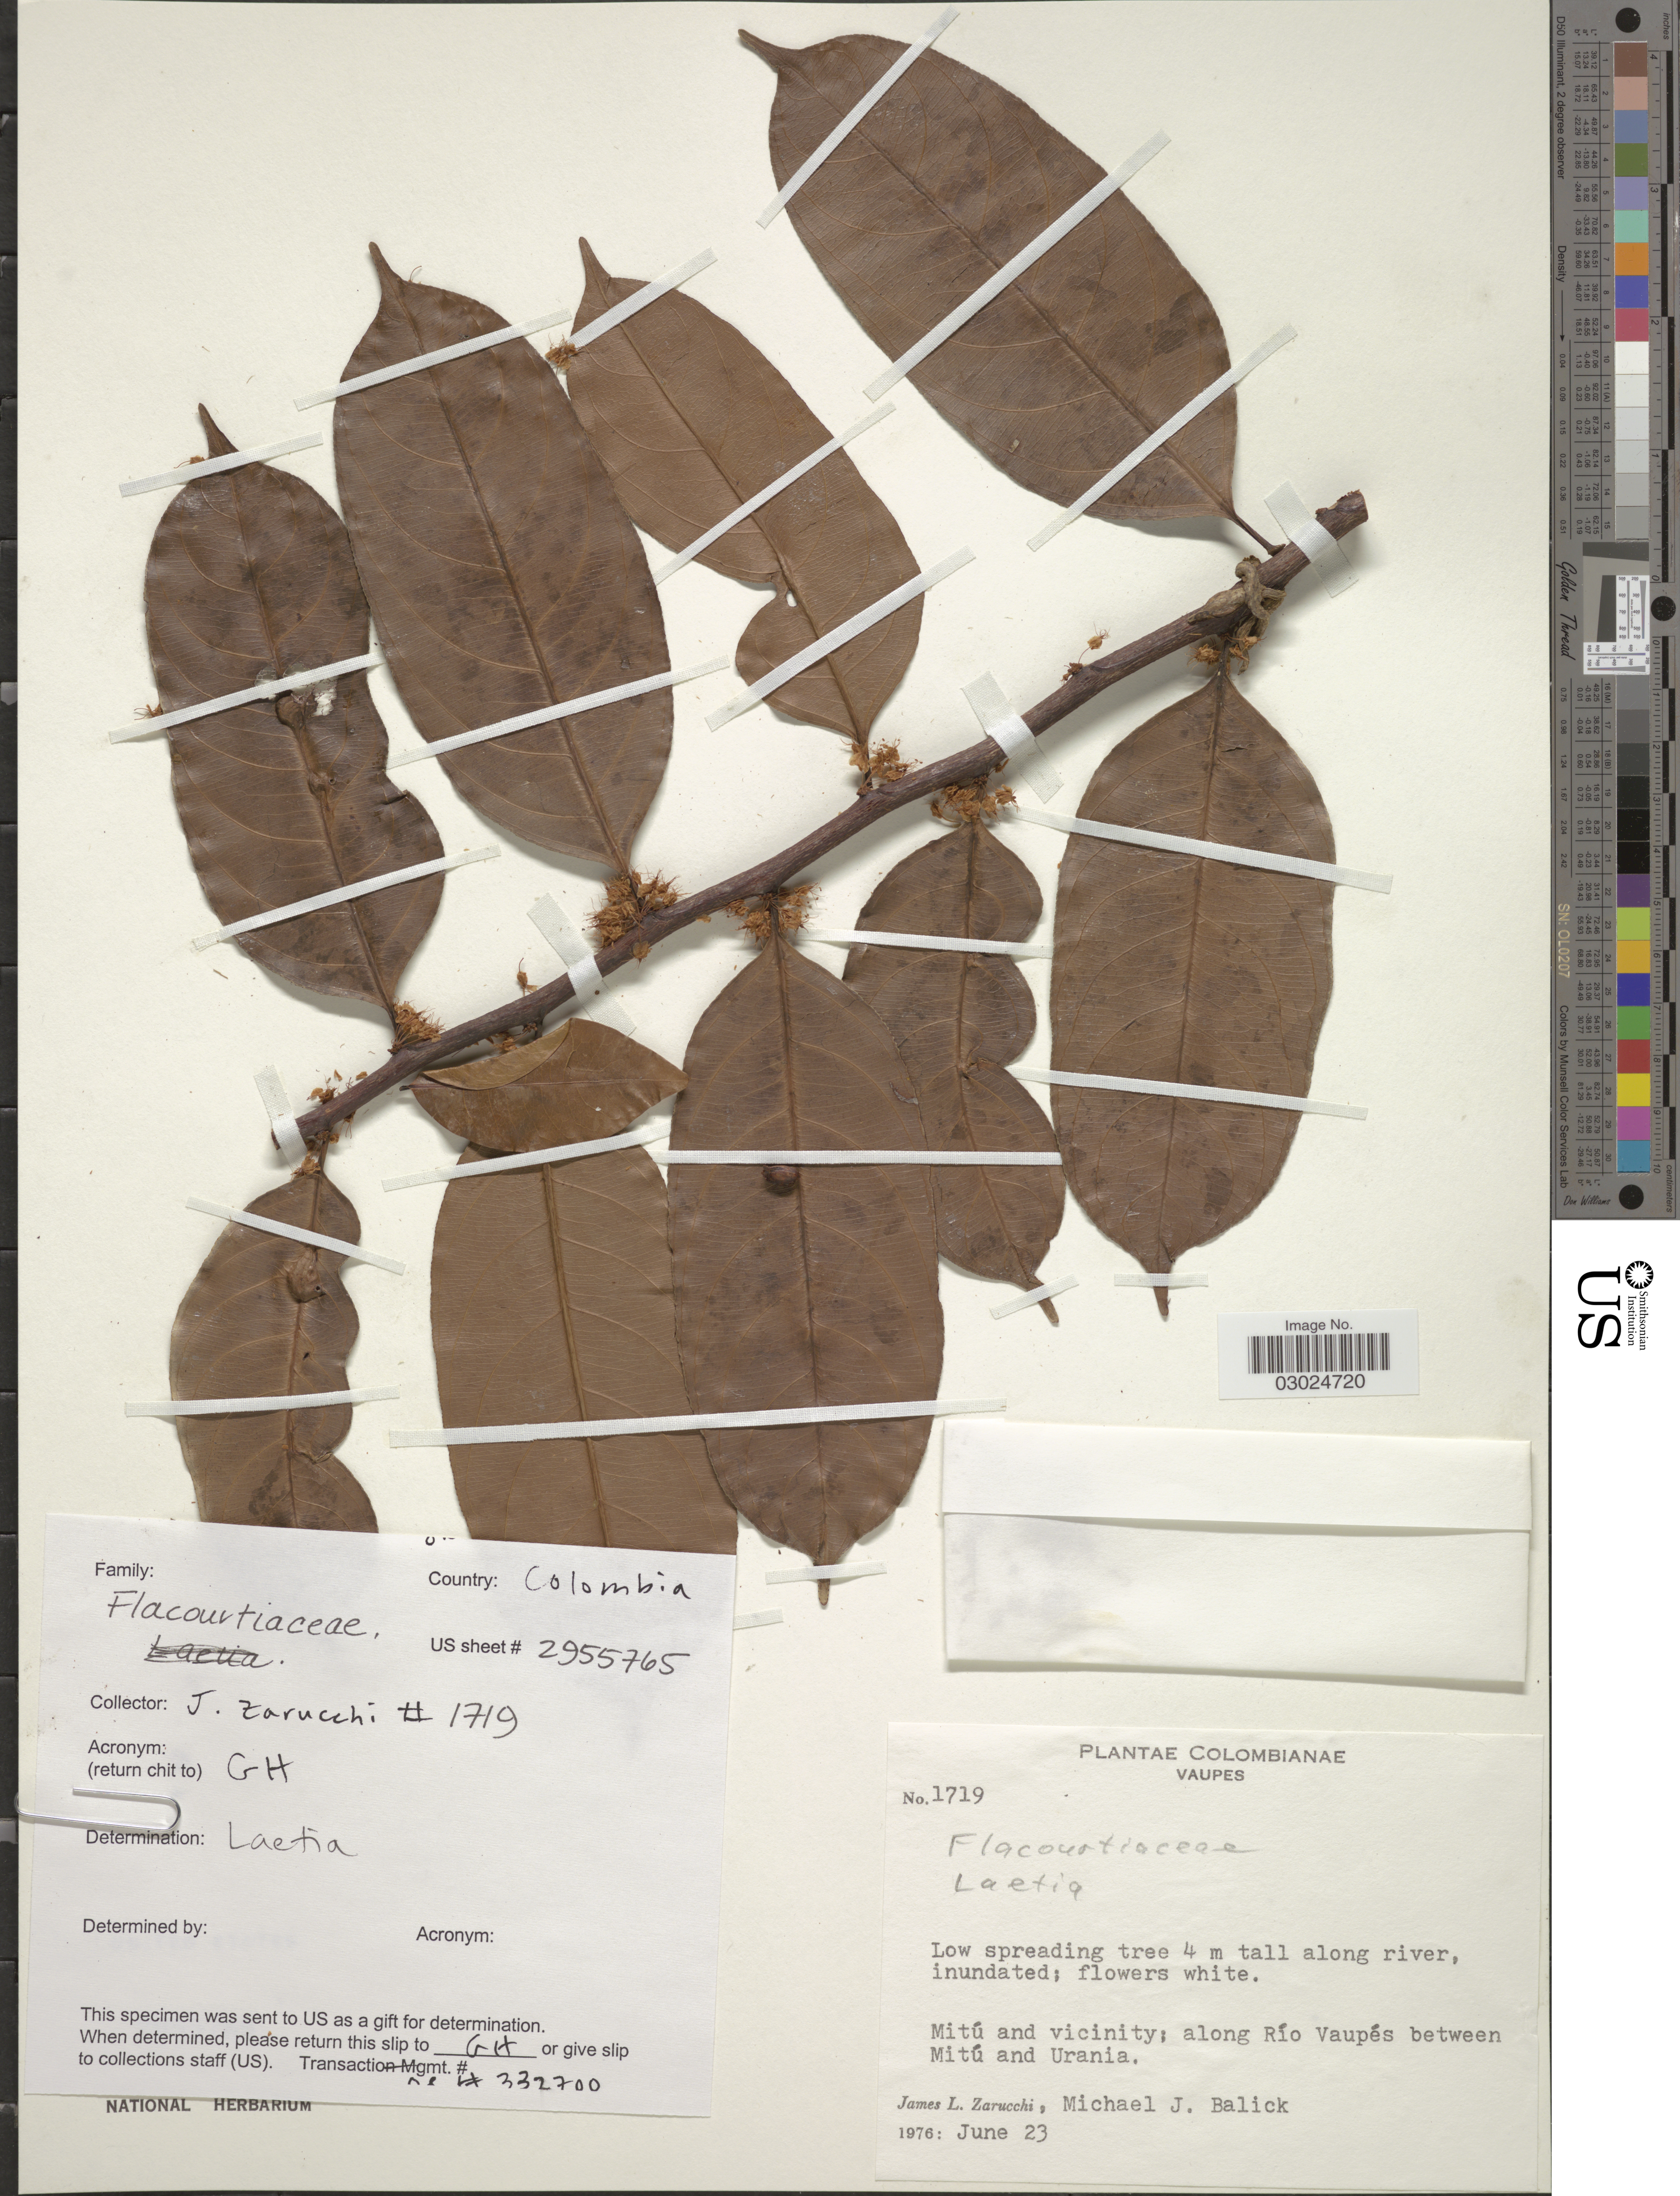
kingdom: Plantae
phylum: Tracheophyta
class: Magnoliopsida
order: Malpighiales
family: Salicaceae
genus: Laetia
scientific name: Laetia sp.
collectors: J. L. Zarucchi & M. J. Balick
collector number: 1719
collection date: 1976-06-23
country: Colombia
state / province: Vaupés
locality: Mitú and vicinity: along Río Vaupés between Mitú and Urania.